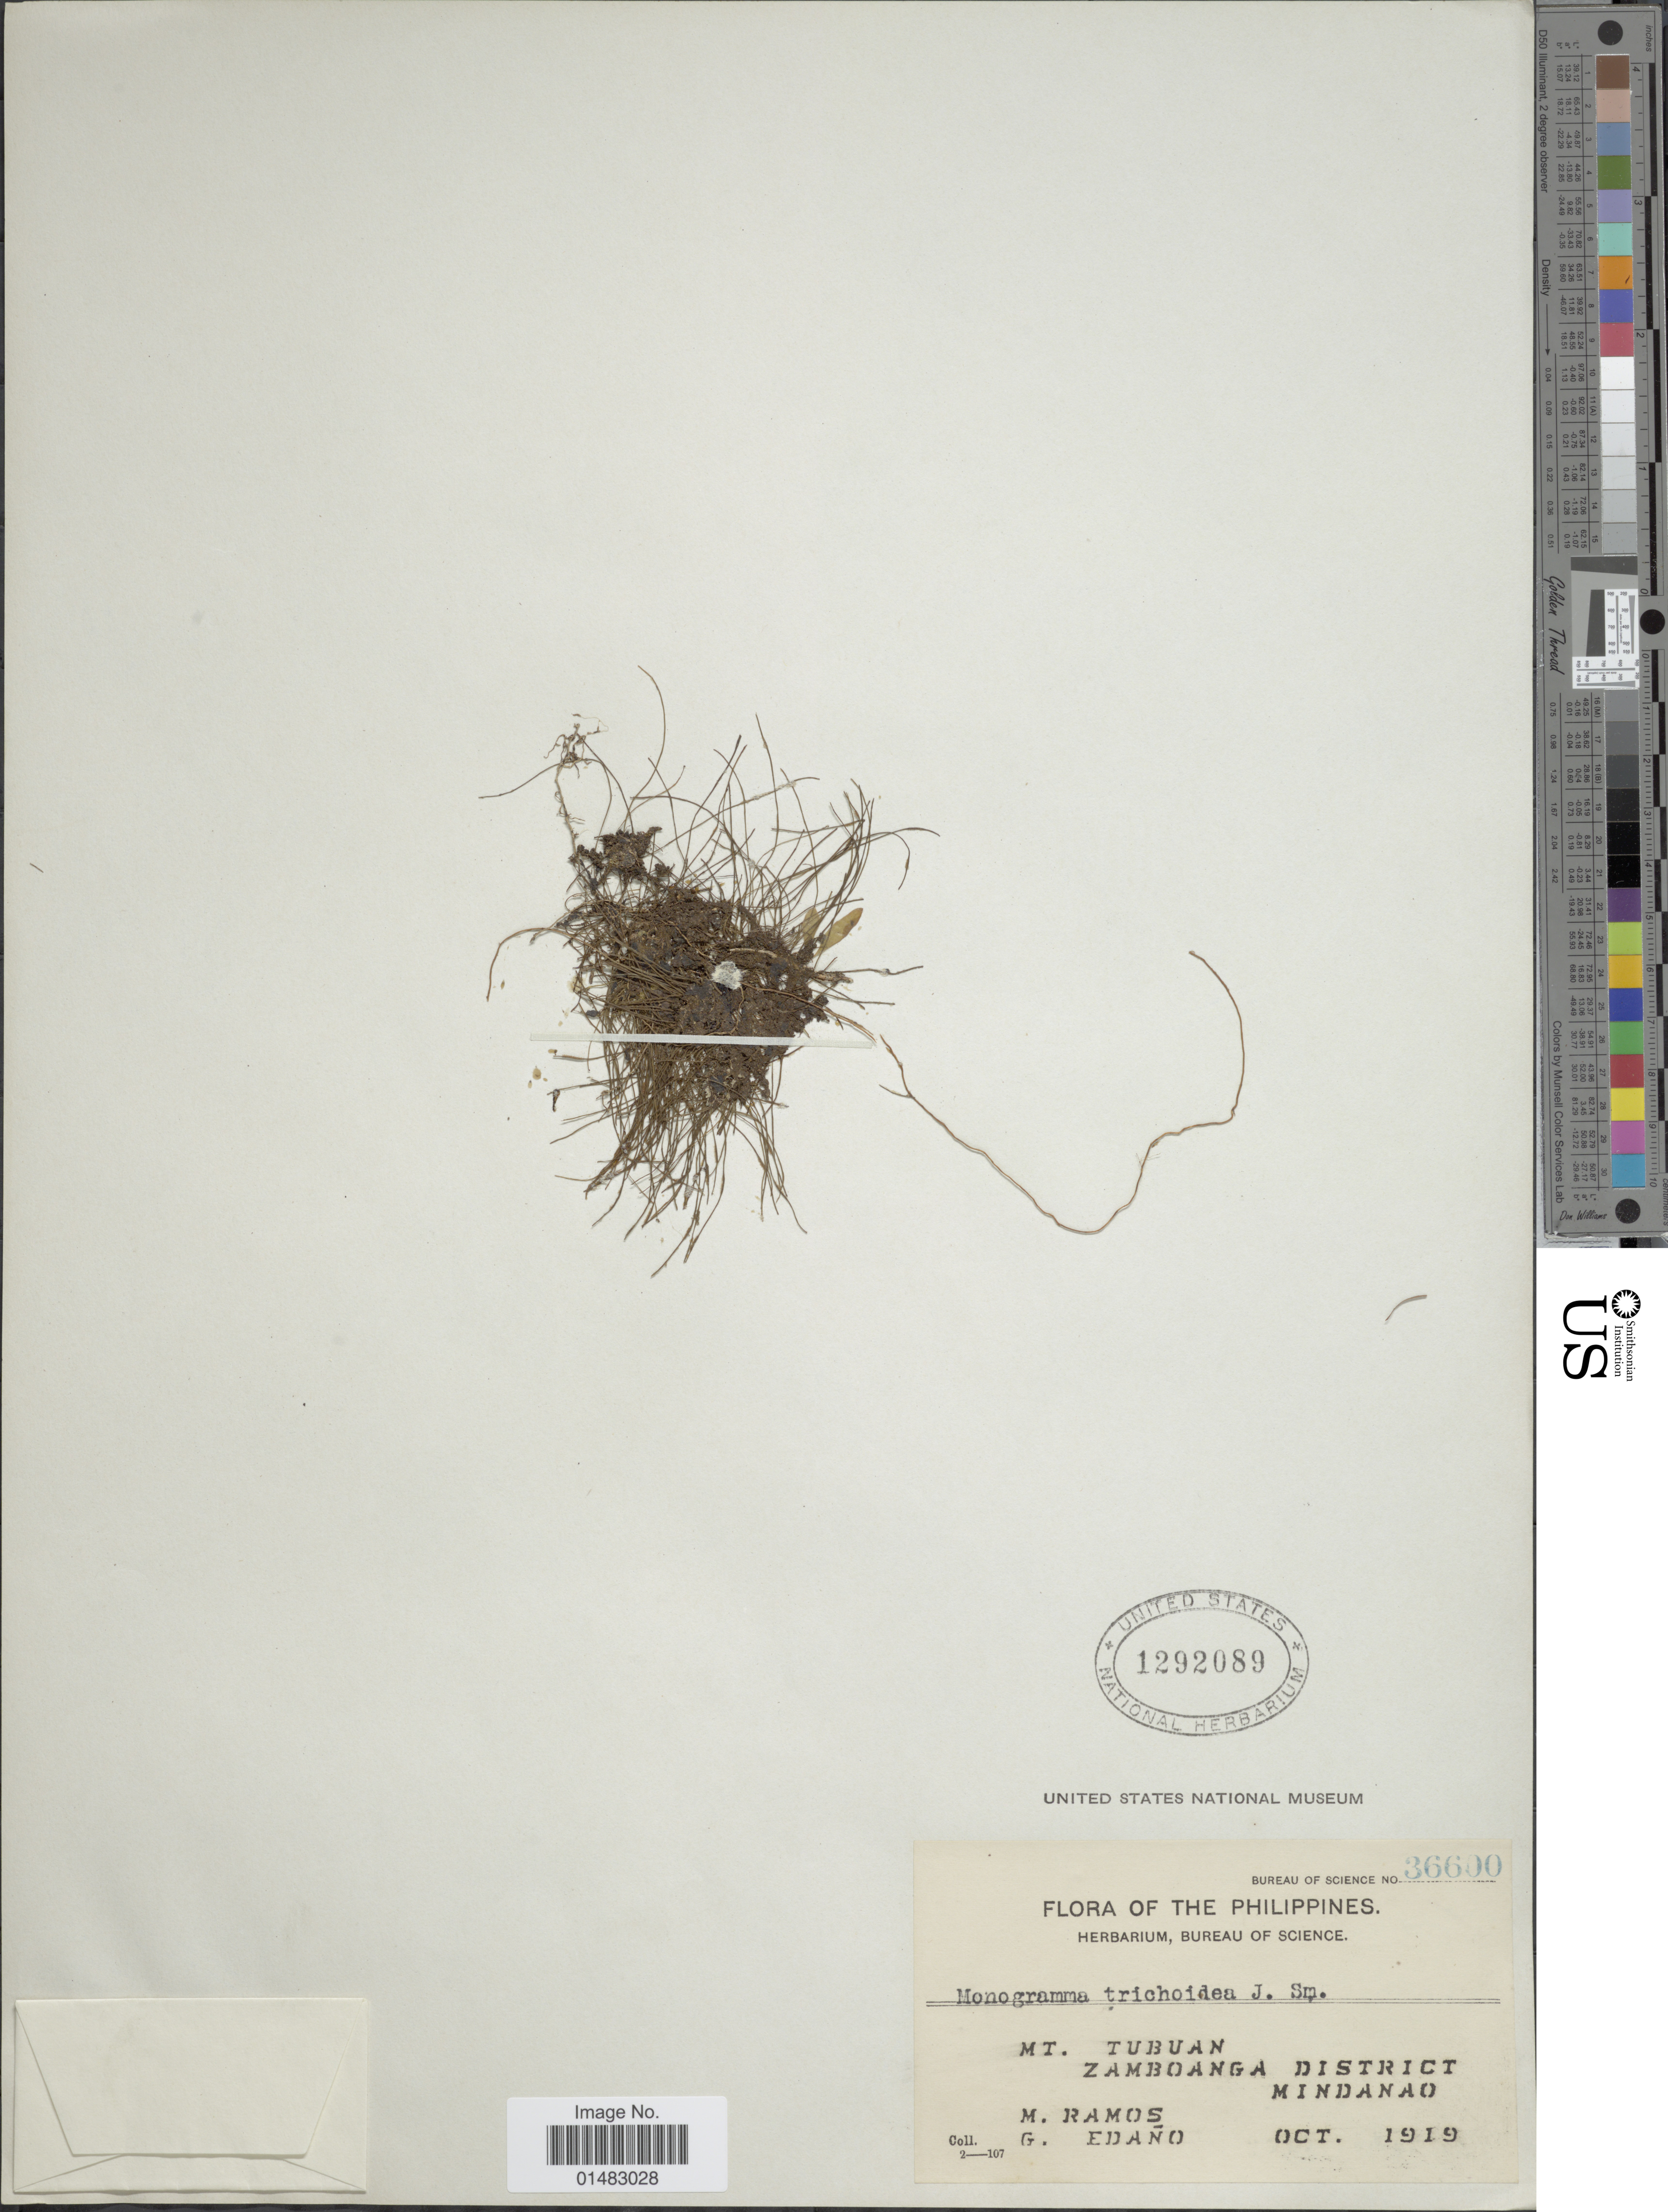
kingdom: Plantae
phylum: Tracheophyta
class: Polypodiopsida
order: Polypodiales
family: Pteridaceae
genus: Monogramma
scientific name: Monogramma trichoidea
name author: (Fée) Hook. & Baker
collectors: M. Ramos & G. Edaño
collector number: Bureau of Science 3660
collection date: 1919-10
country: Philippines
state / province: Zamboanga Peninsula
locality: Mt. Tubuan, Zamboanga District, Mindanao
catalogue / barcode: US 1292089